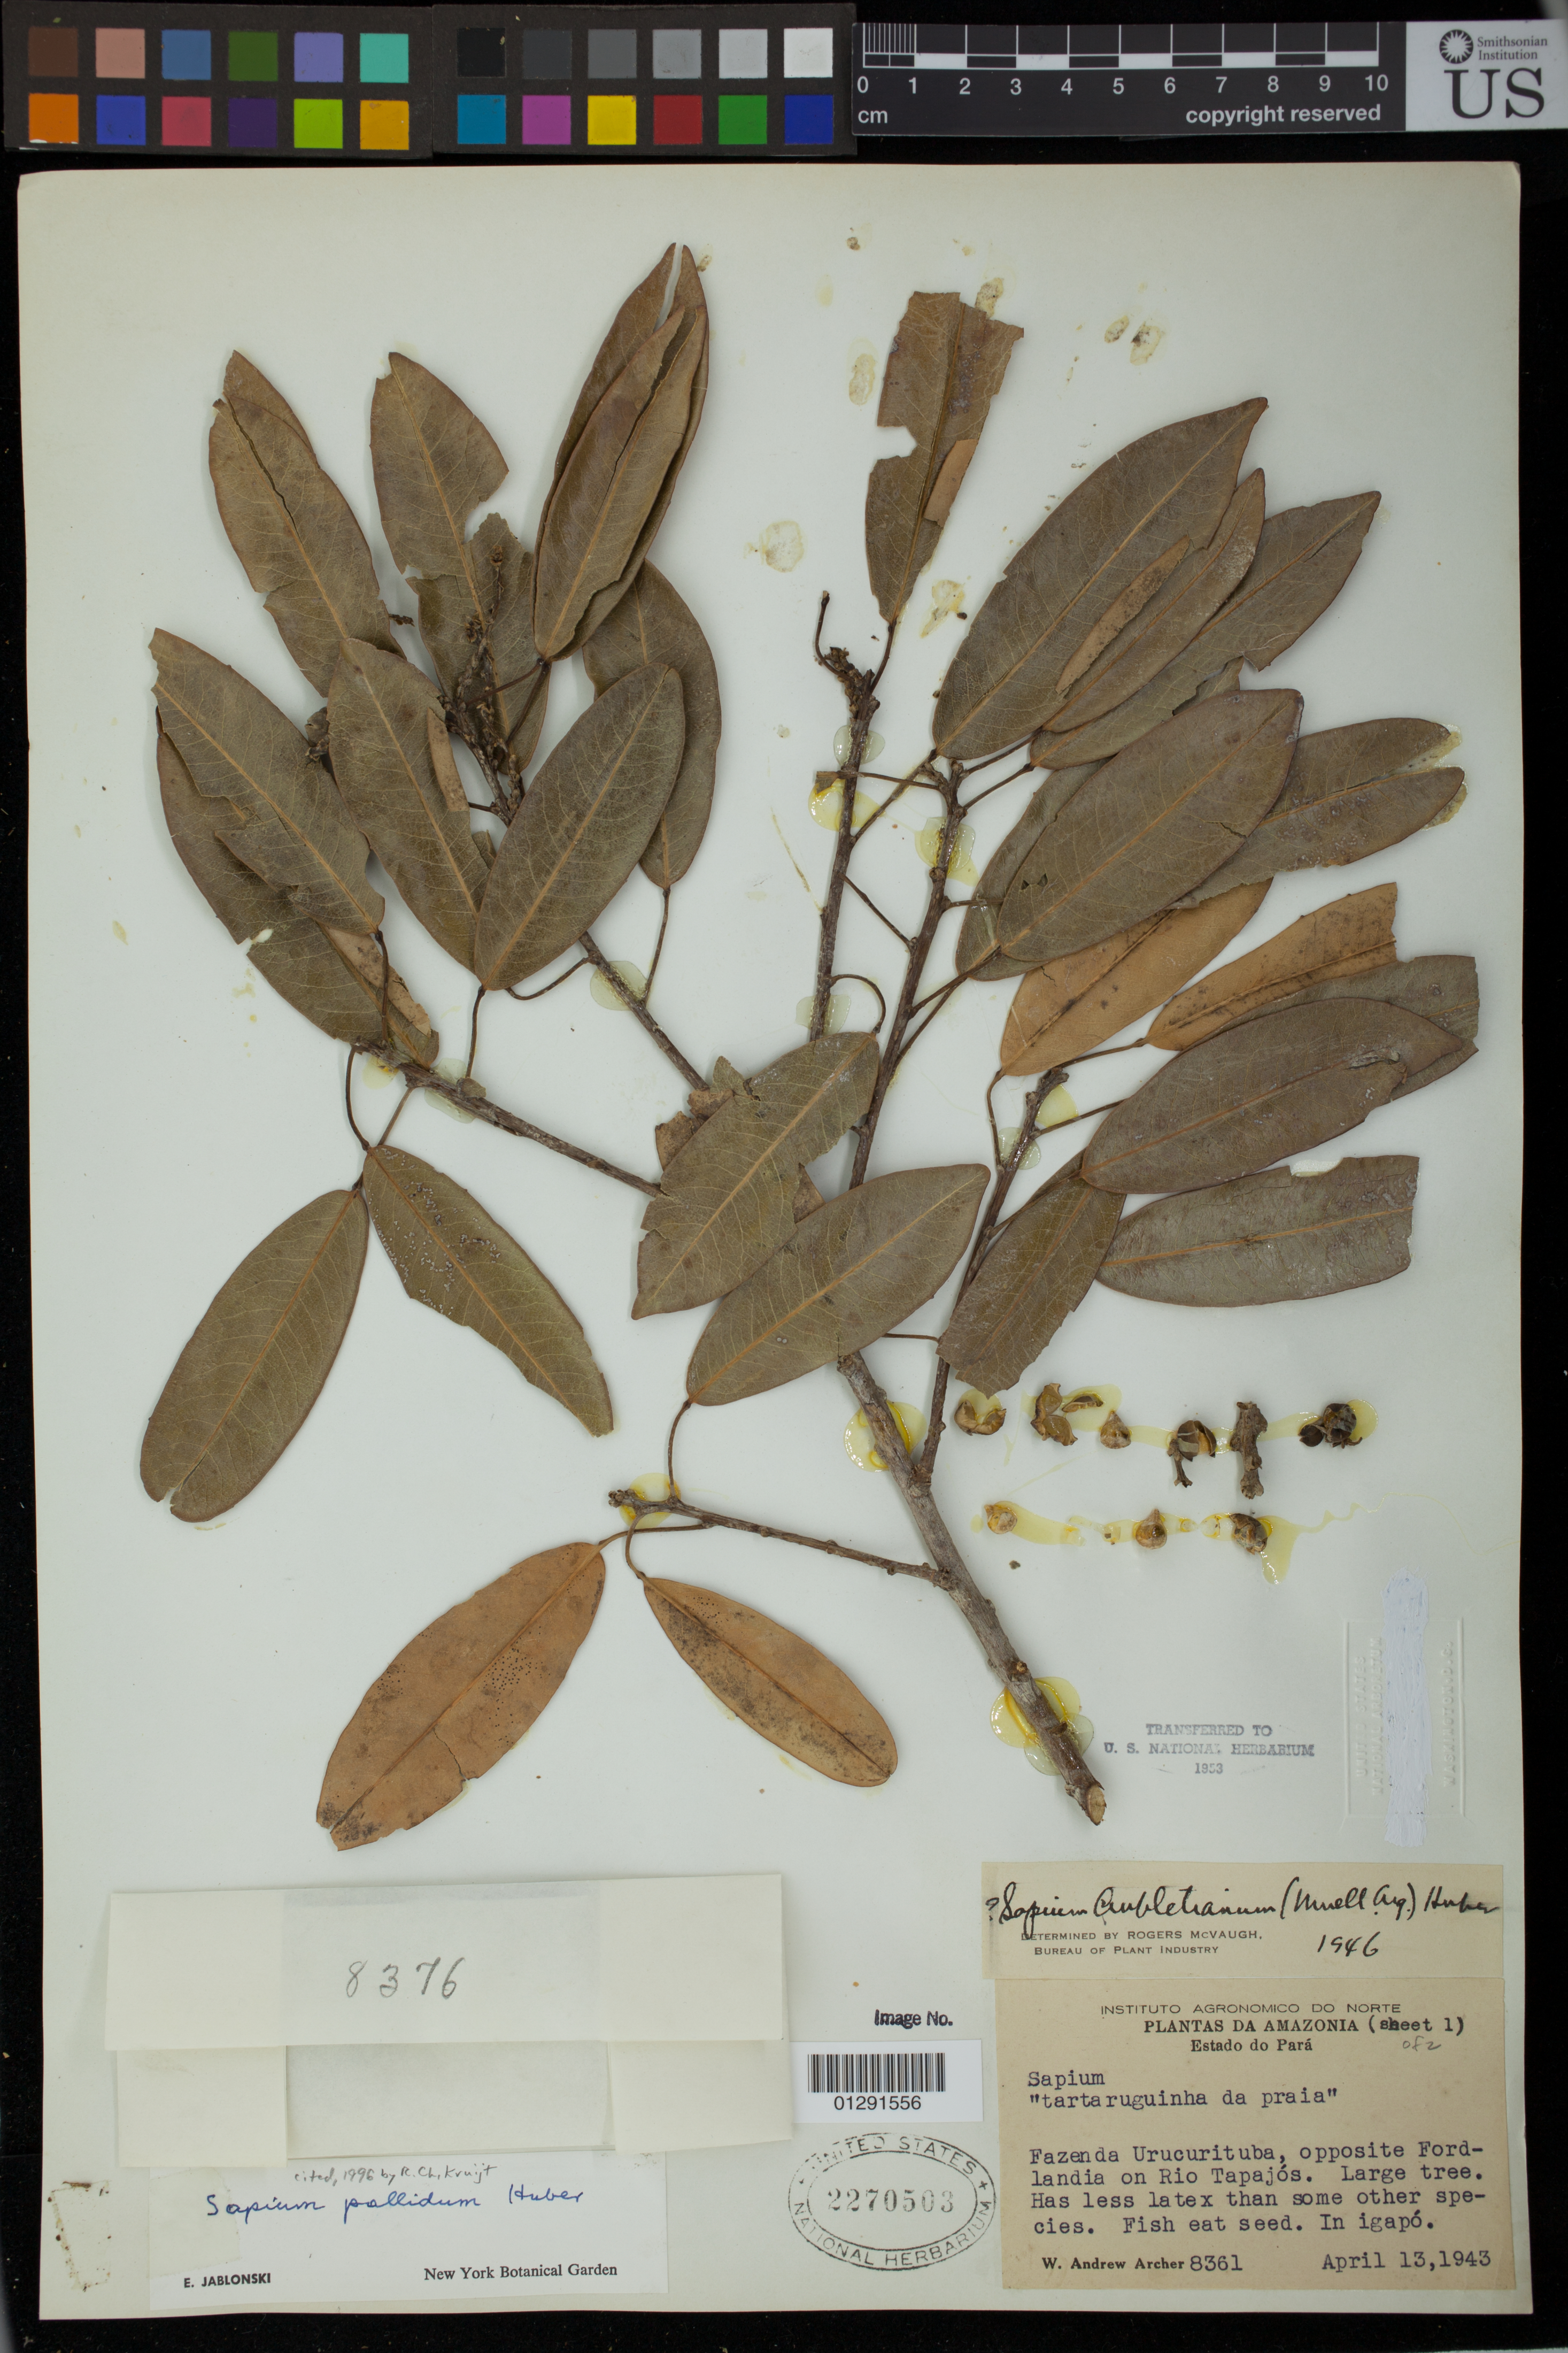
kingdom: Plantae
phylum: Tracheophyta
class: Magnoliopsida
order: Malpighiales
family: Euphorbiaceae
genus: Sapium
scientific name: Sapium pallidum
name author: (Müll. Arg.) Huber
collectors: W. A. Archer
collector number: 8361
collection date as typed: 13 Apr 1943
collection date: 1943-04-13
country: Brazil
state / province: Pará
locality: Fazenda Urucurituba, opposite Fordlandia, on Rio Tapajos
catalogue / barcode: US 2270503